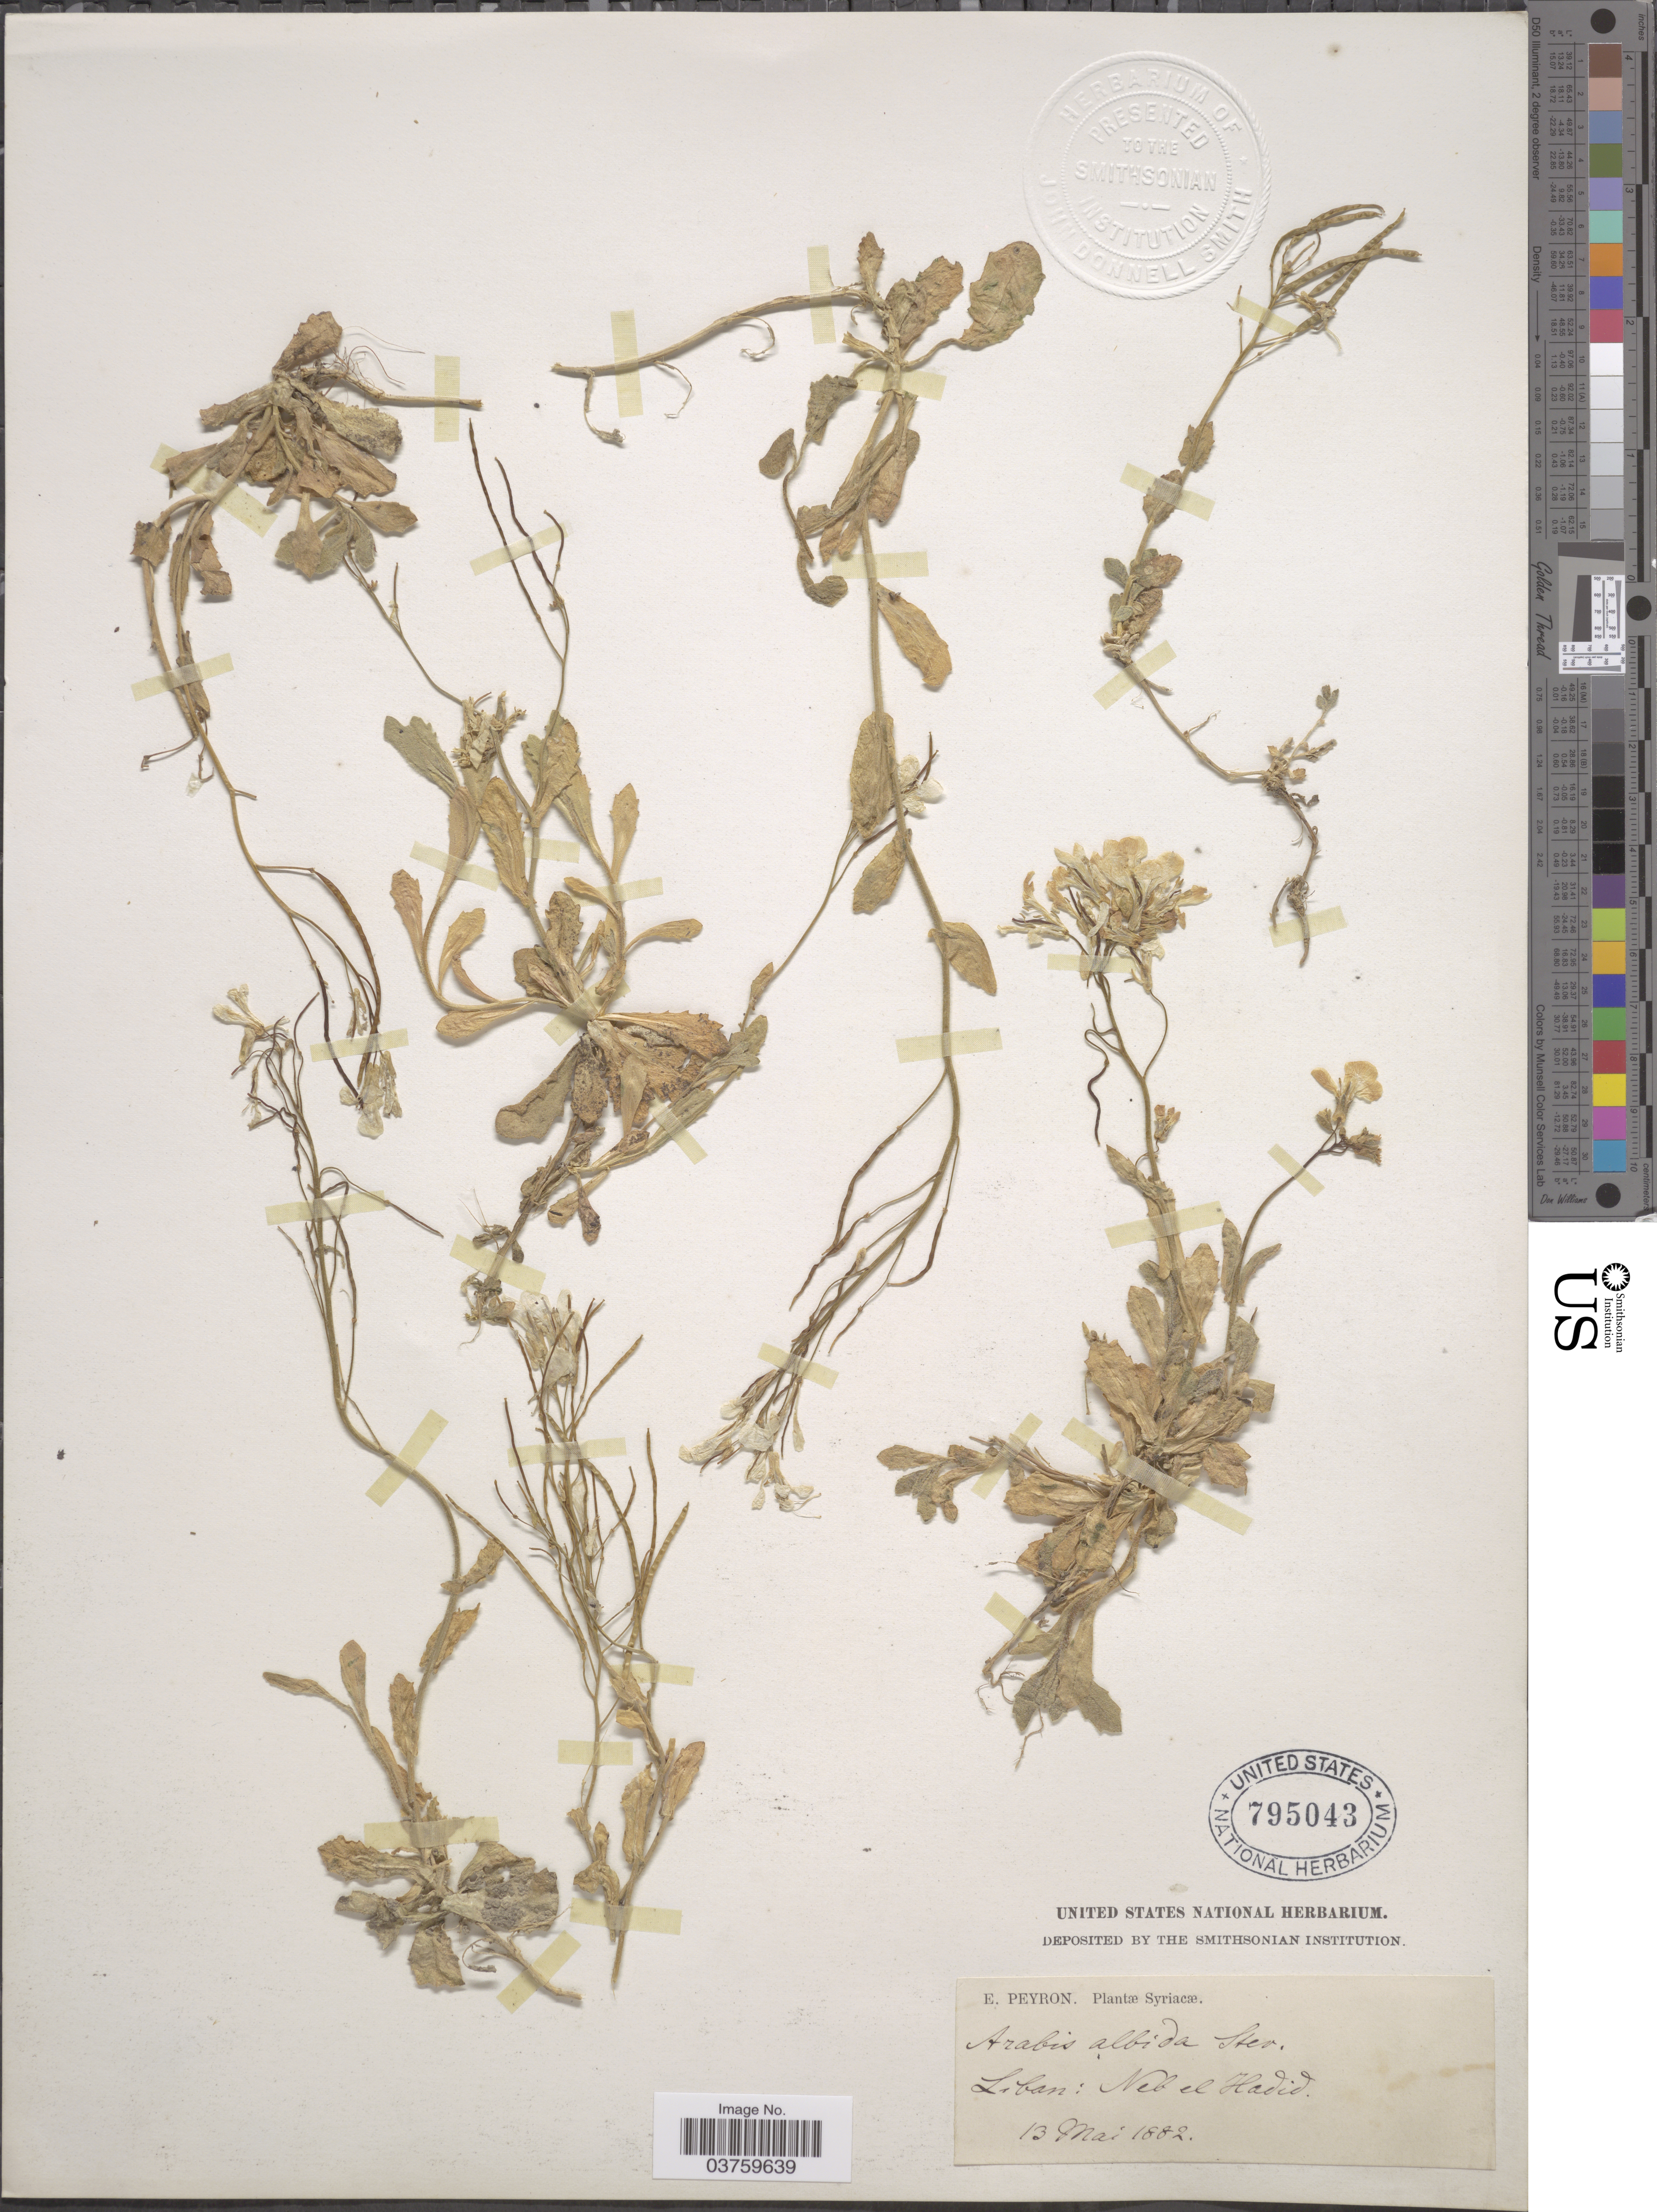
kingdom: Plantae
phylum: Tracheophyta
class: Magnoliopsida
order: Brassicales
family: Brassicaceae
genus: Arabis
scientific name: Arabis caucasica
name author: Willd.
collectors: E. Peyron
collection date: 1882-05-13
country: Syria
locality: Libani: Neb el Hadid.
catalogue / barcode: US 795043